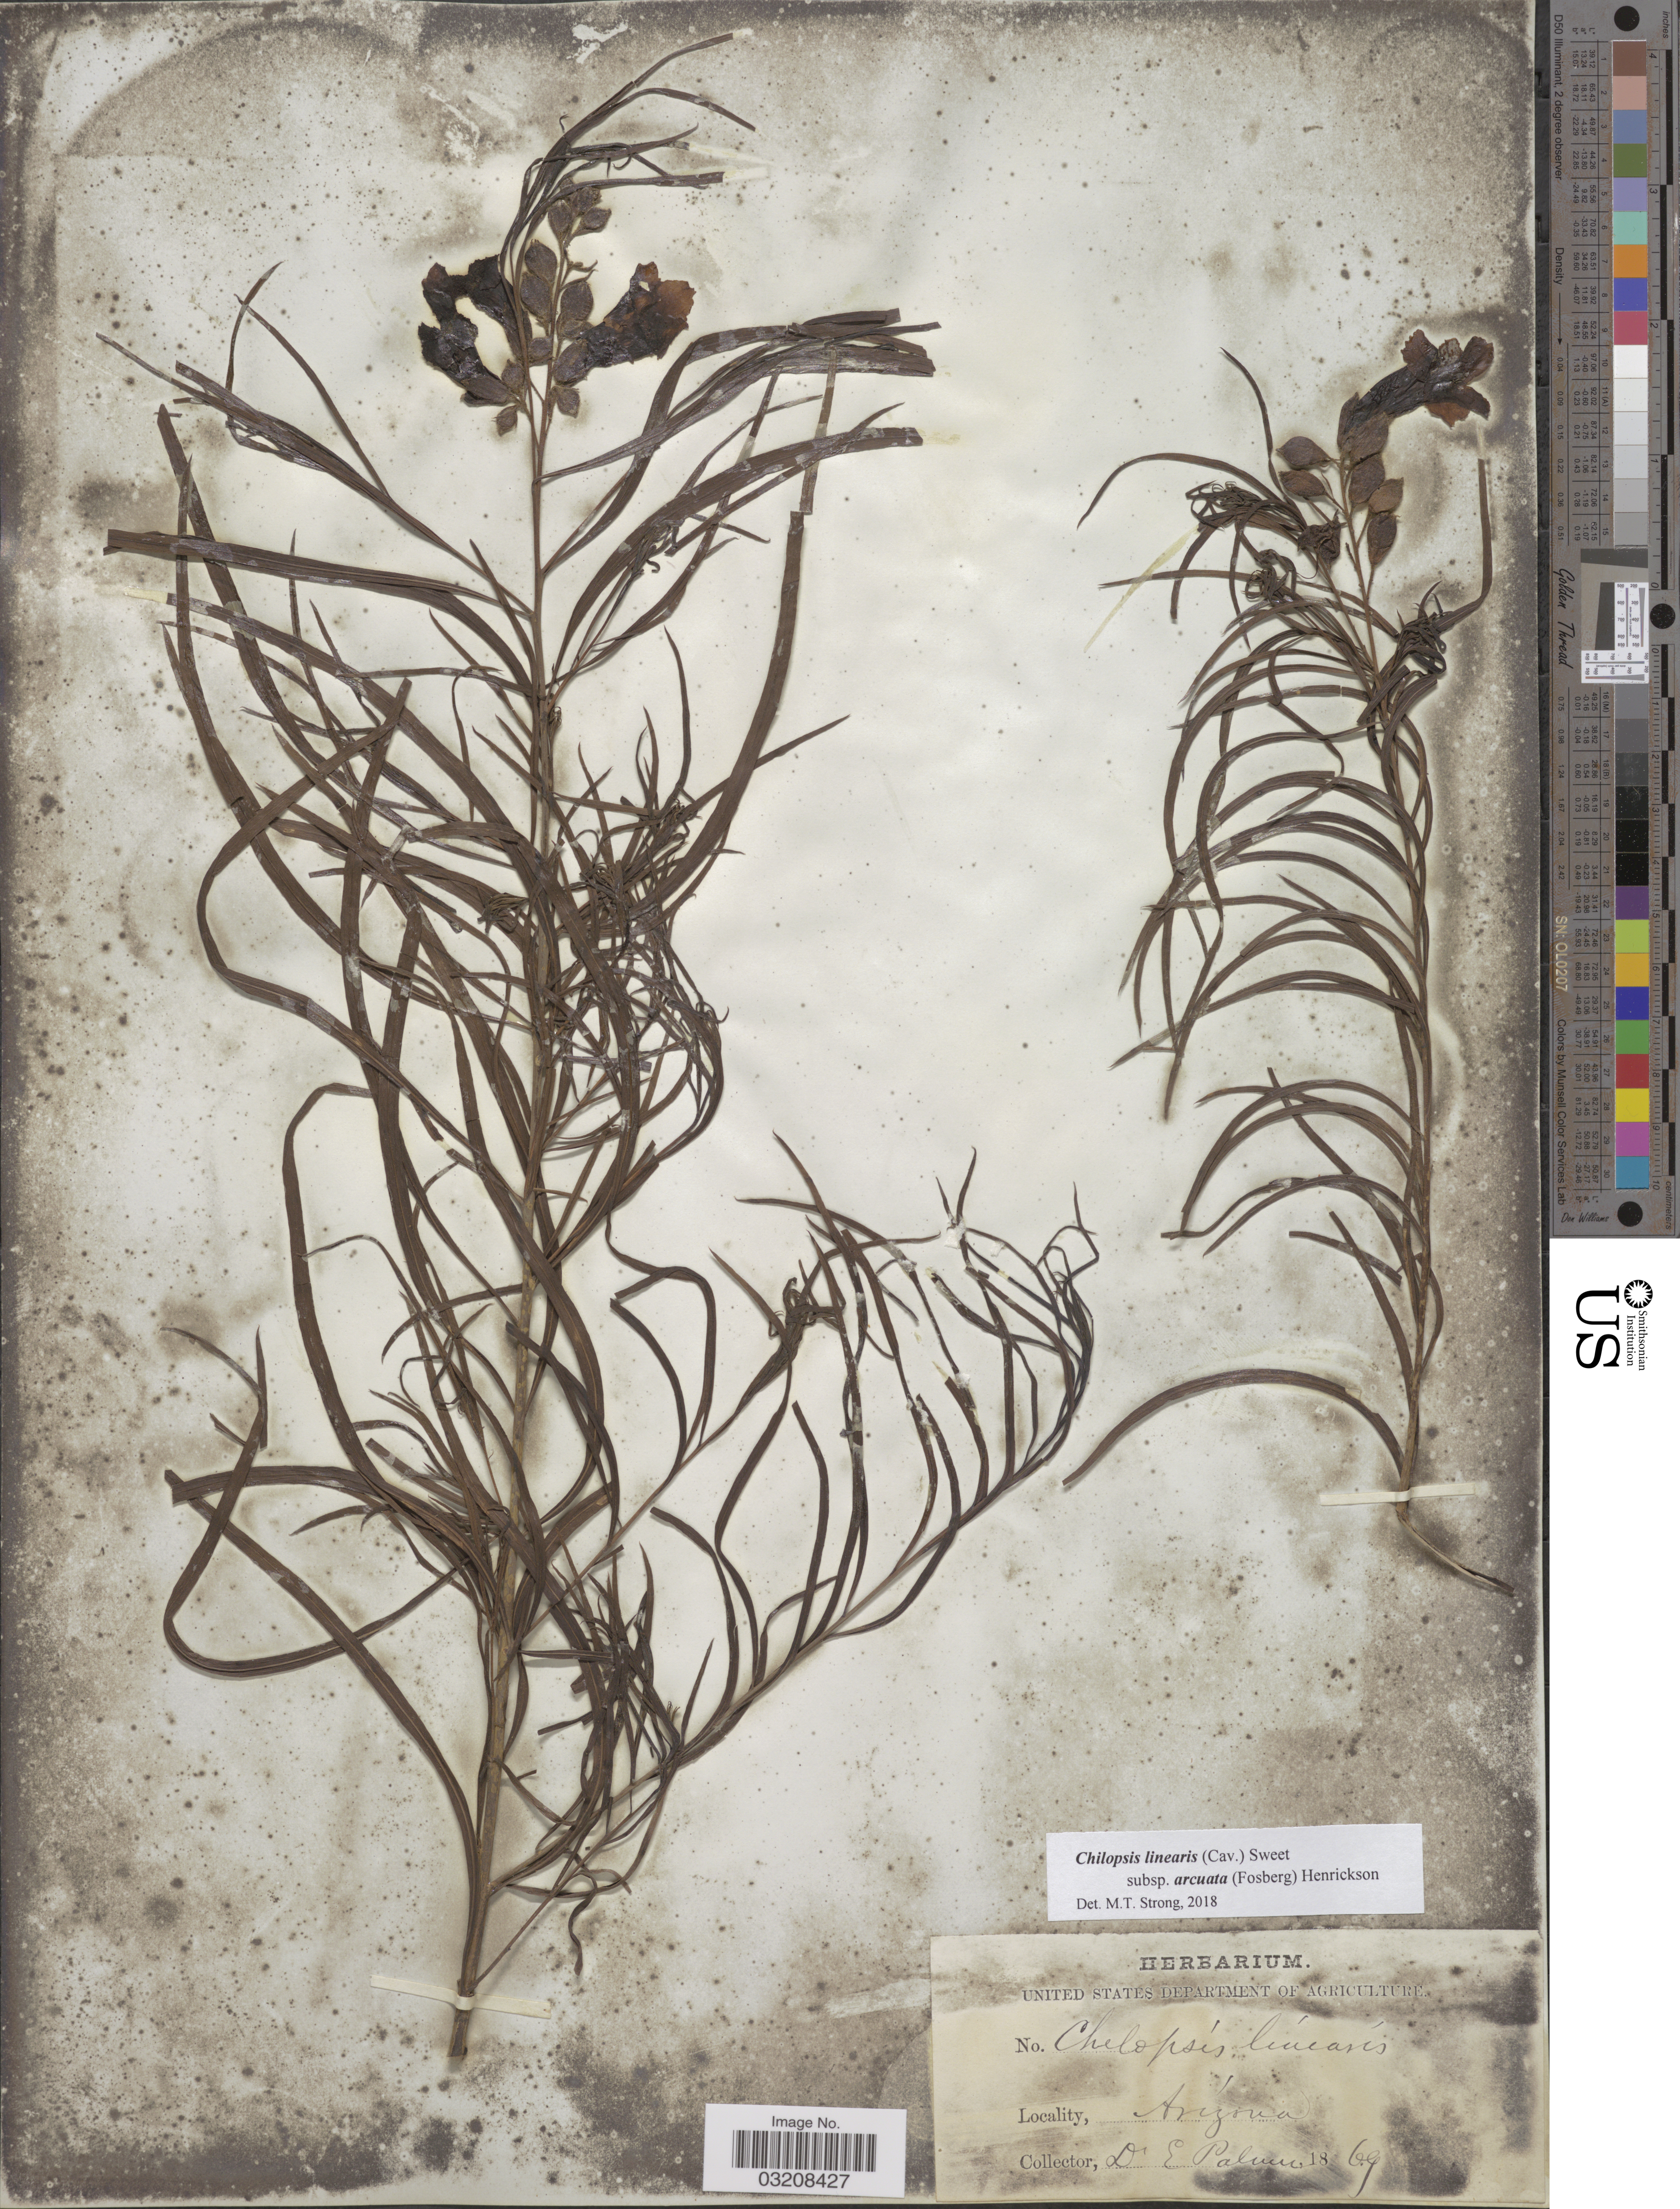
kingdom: Plantae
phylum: Tracheophyta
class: Magnoliopsida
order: Lamiales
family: Bignoniaceae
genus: Chilopsis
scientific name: Chilopsis linearis subsp. arcuata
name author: (Fosberg) Henrickson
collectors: E. Palmer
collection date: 1869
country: United States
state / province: Arizona